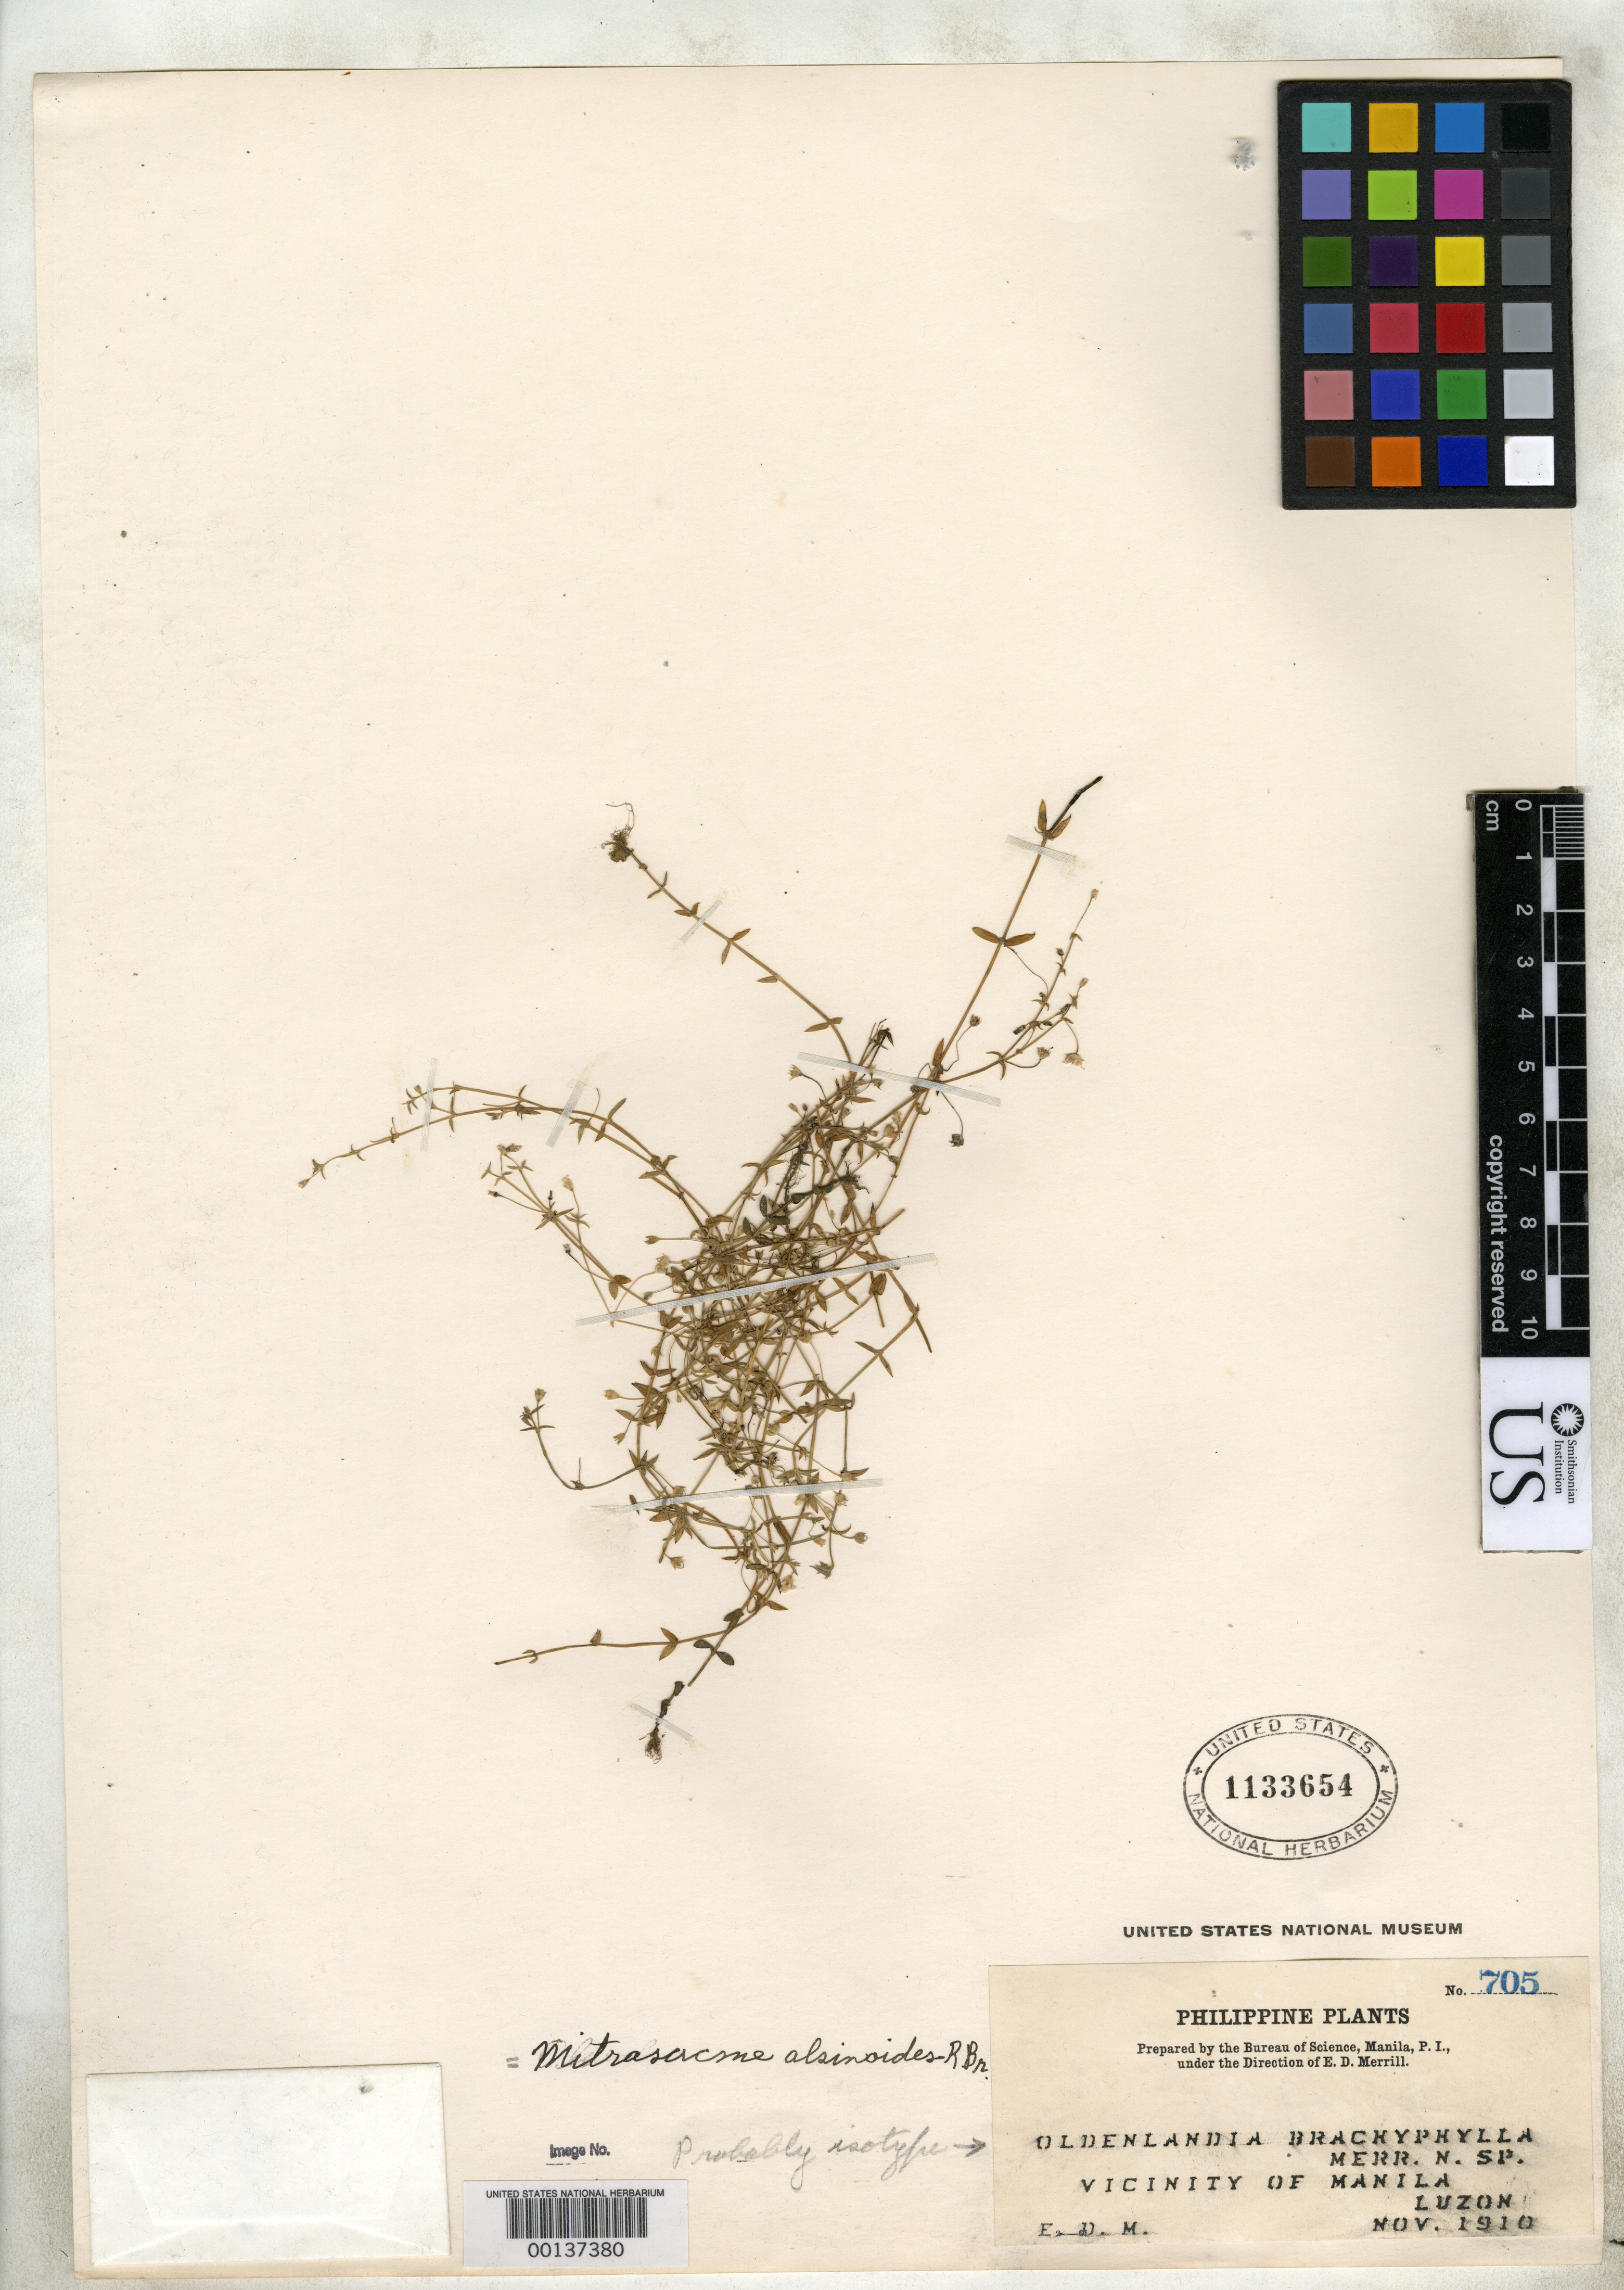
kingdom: Plantae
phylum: Tracheophyta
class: Magnoliopsida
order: Gentianales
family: Rubiaceae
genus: Oldenlandia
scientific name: Oldenlandia brachyphylla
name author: Merr.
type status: Isotype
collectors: E. D. Merrill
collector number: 705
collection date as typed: Nov 1910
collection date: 1910-11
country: Philippines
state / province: Calabarzon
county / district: Quezon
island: Luzon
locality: Manila.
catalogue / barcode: US 1133654